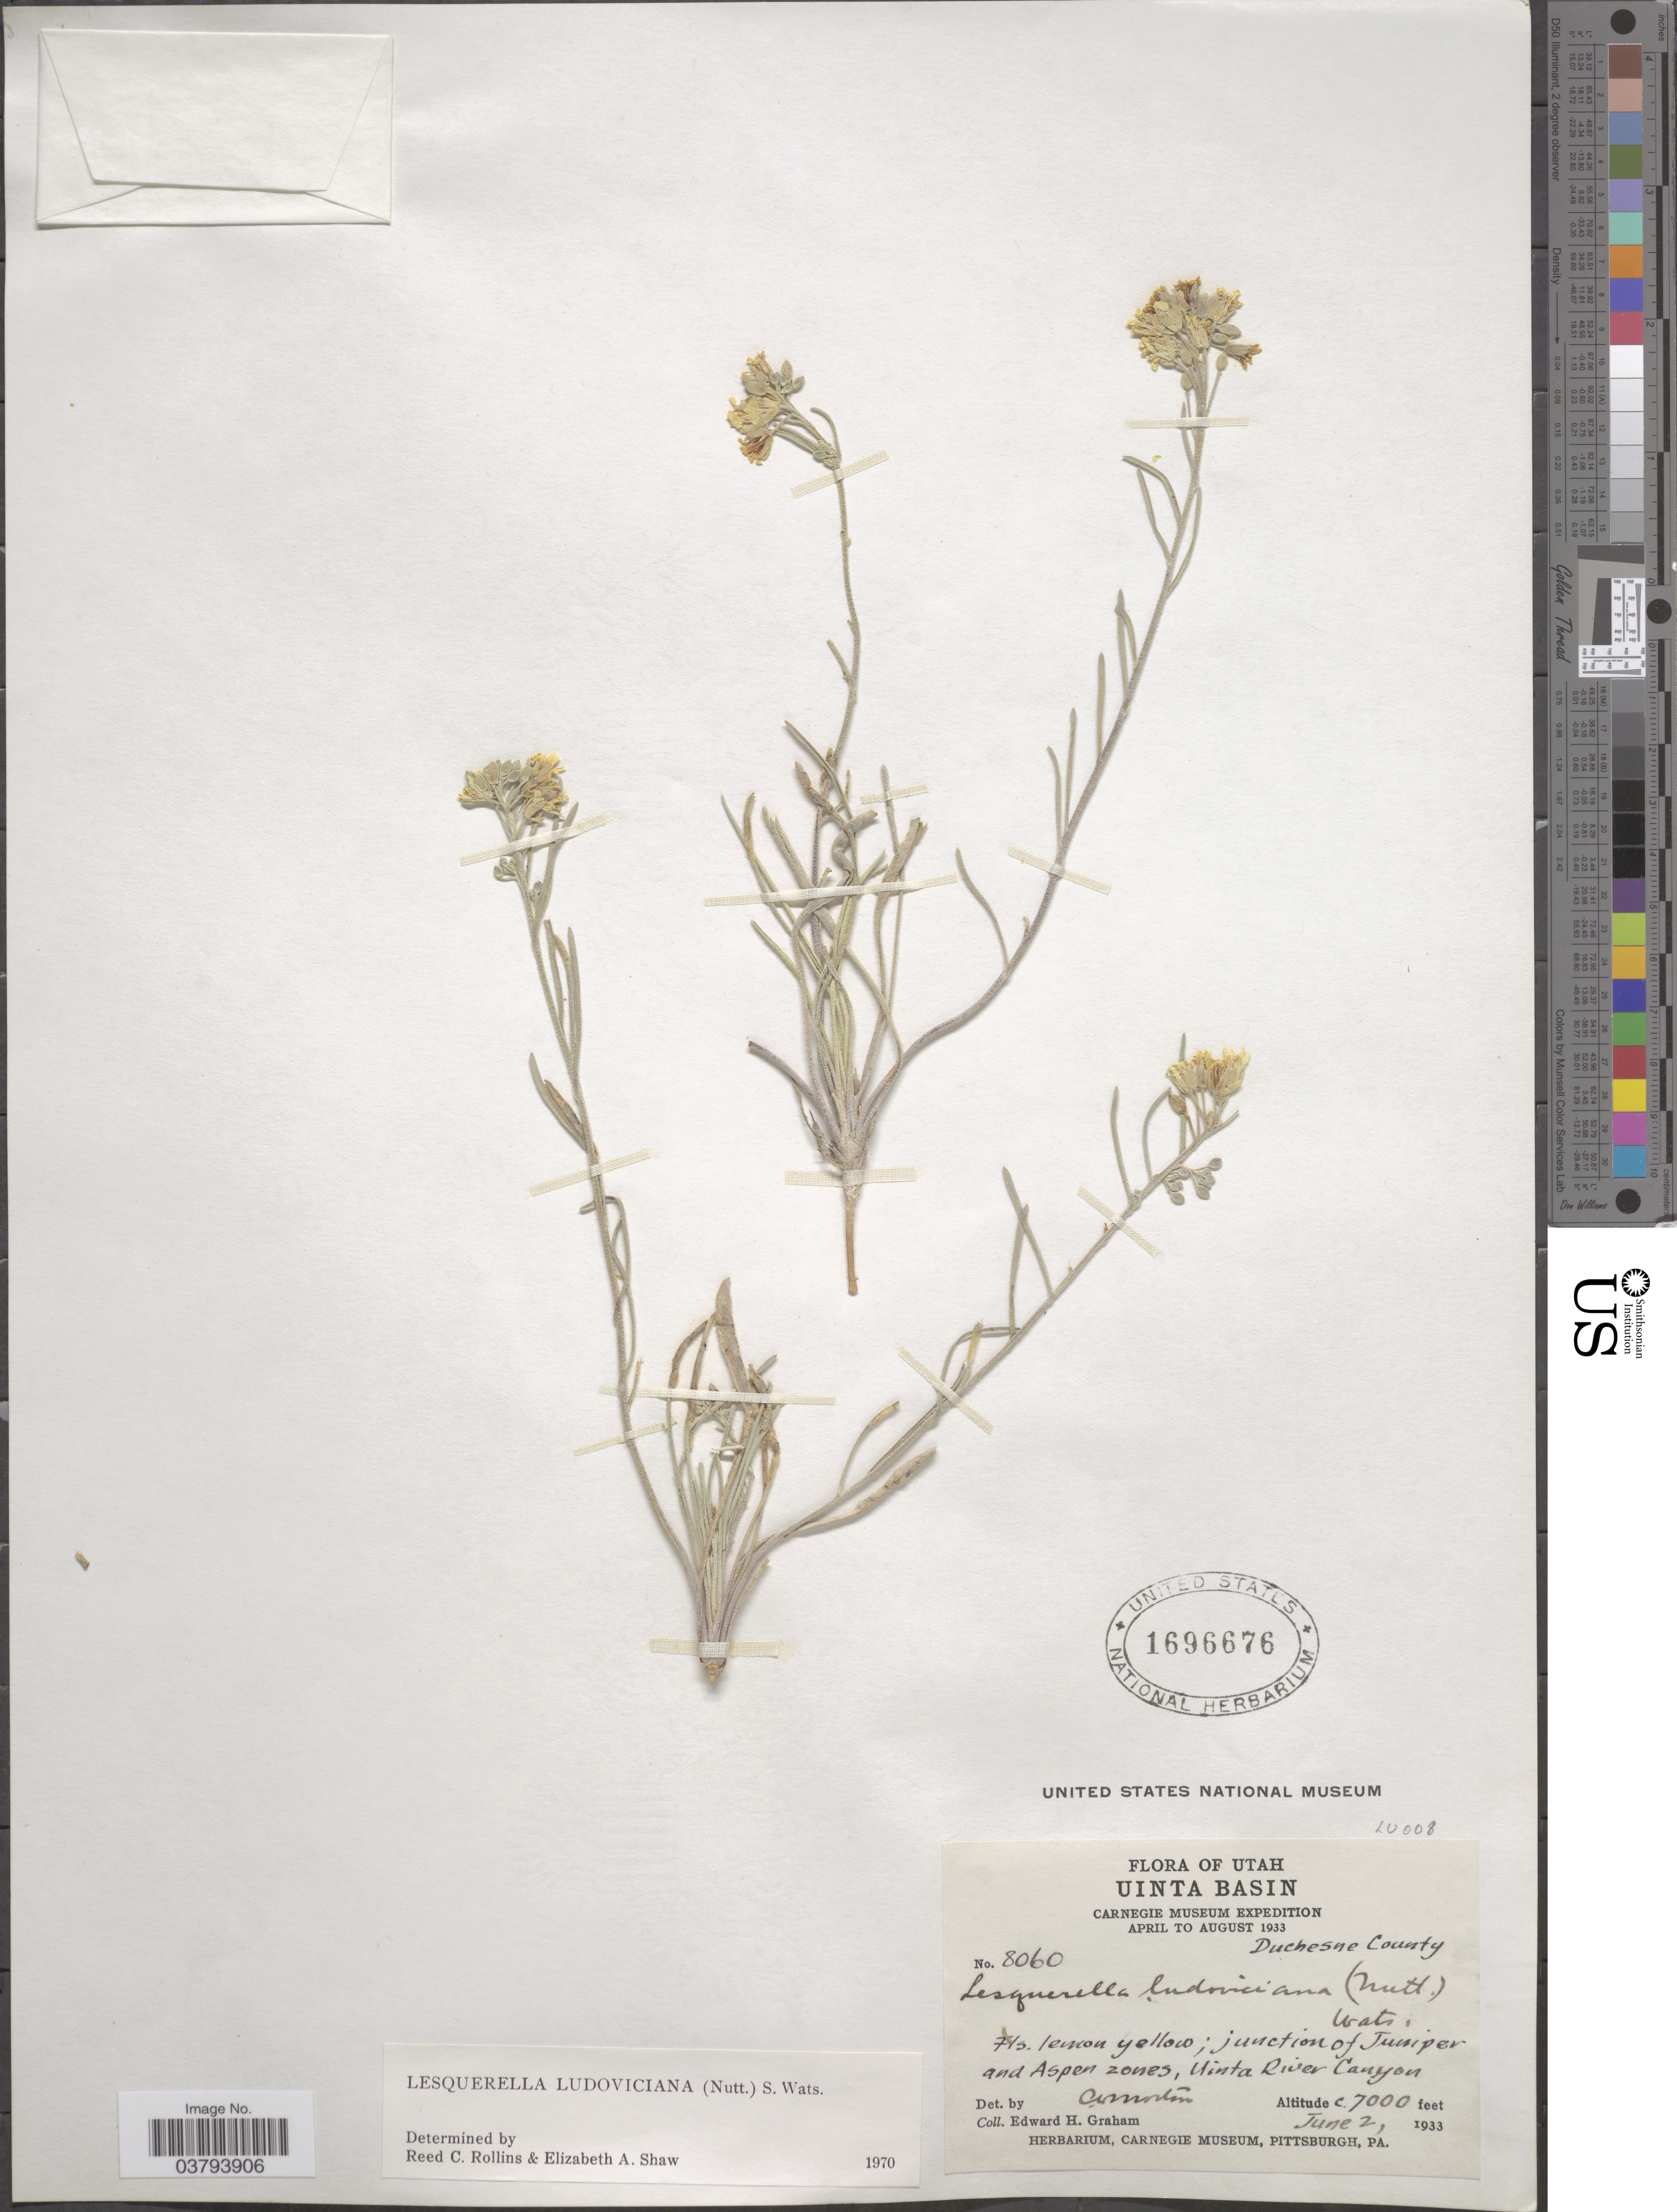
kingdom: Plantae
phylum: Tracheophyta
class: Magnoliopsida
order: Brassicales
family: Brassicaceae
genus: Lesquerella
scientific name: Lesquerella ludoviciana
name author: (Nutt.) S. Watson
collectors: E. H. Graham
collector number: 8060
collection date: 1933-06-02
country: United States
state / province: Utah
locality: Uinta Basin. Duchesne County; junction of Juniper and Aspen zones, Uinta River Canyon.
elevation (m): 2134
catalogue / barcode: US 1696676